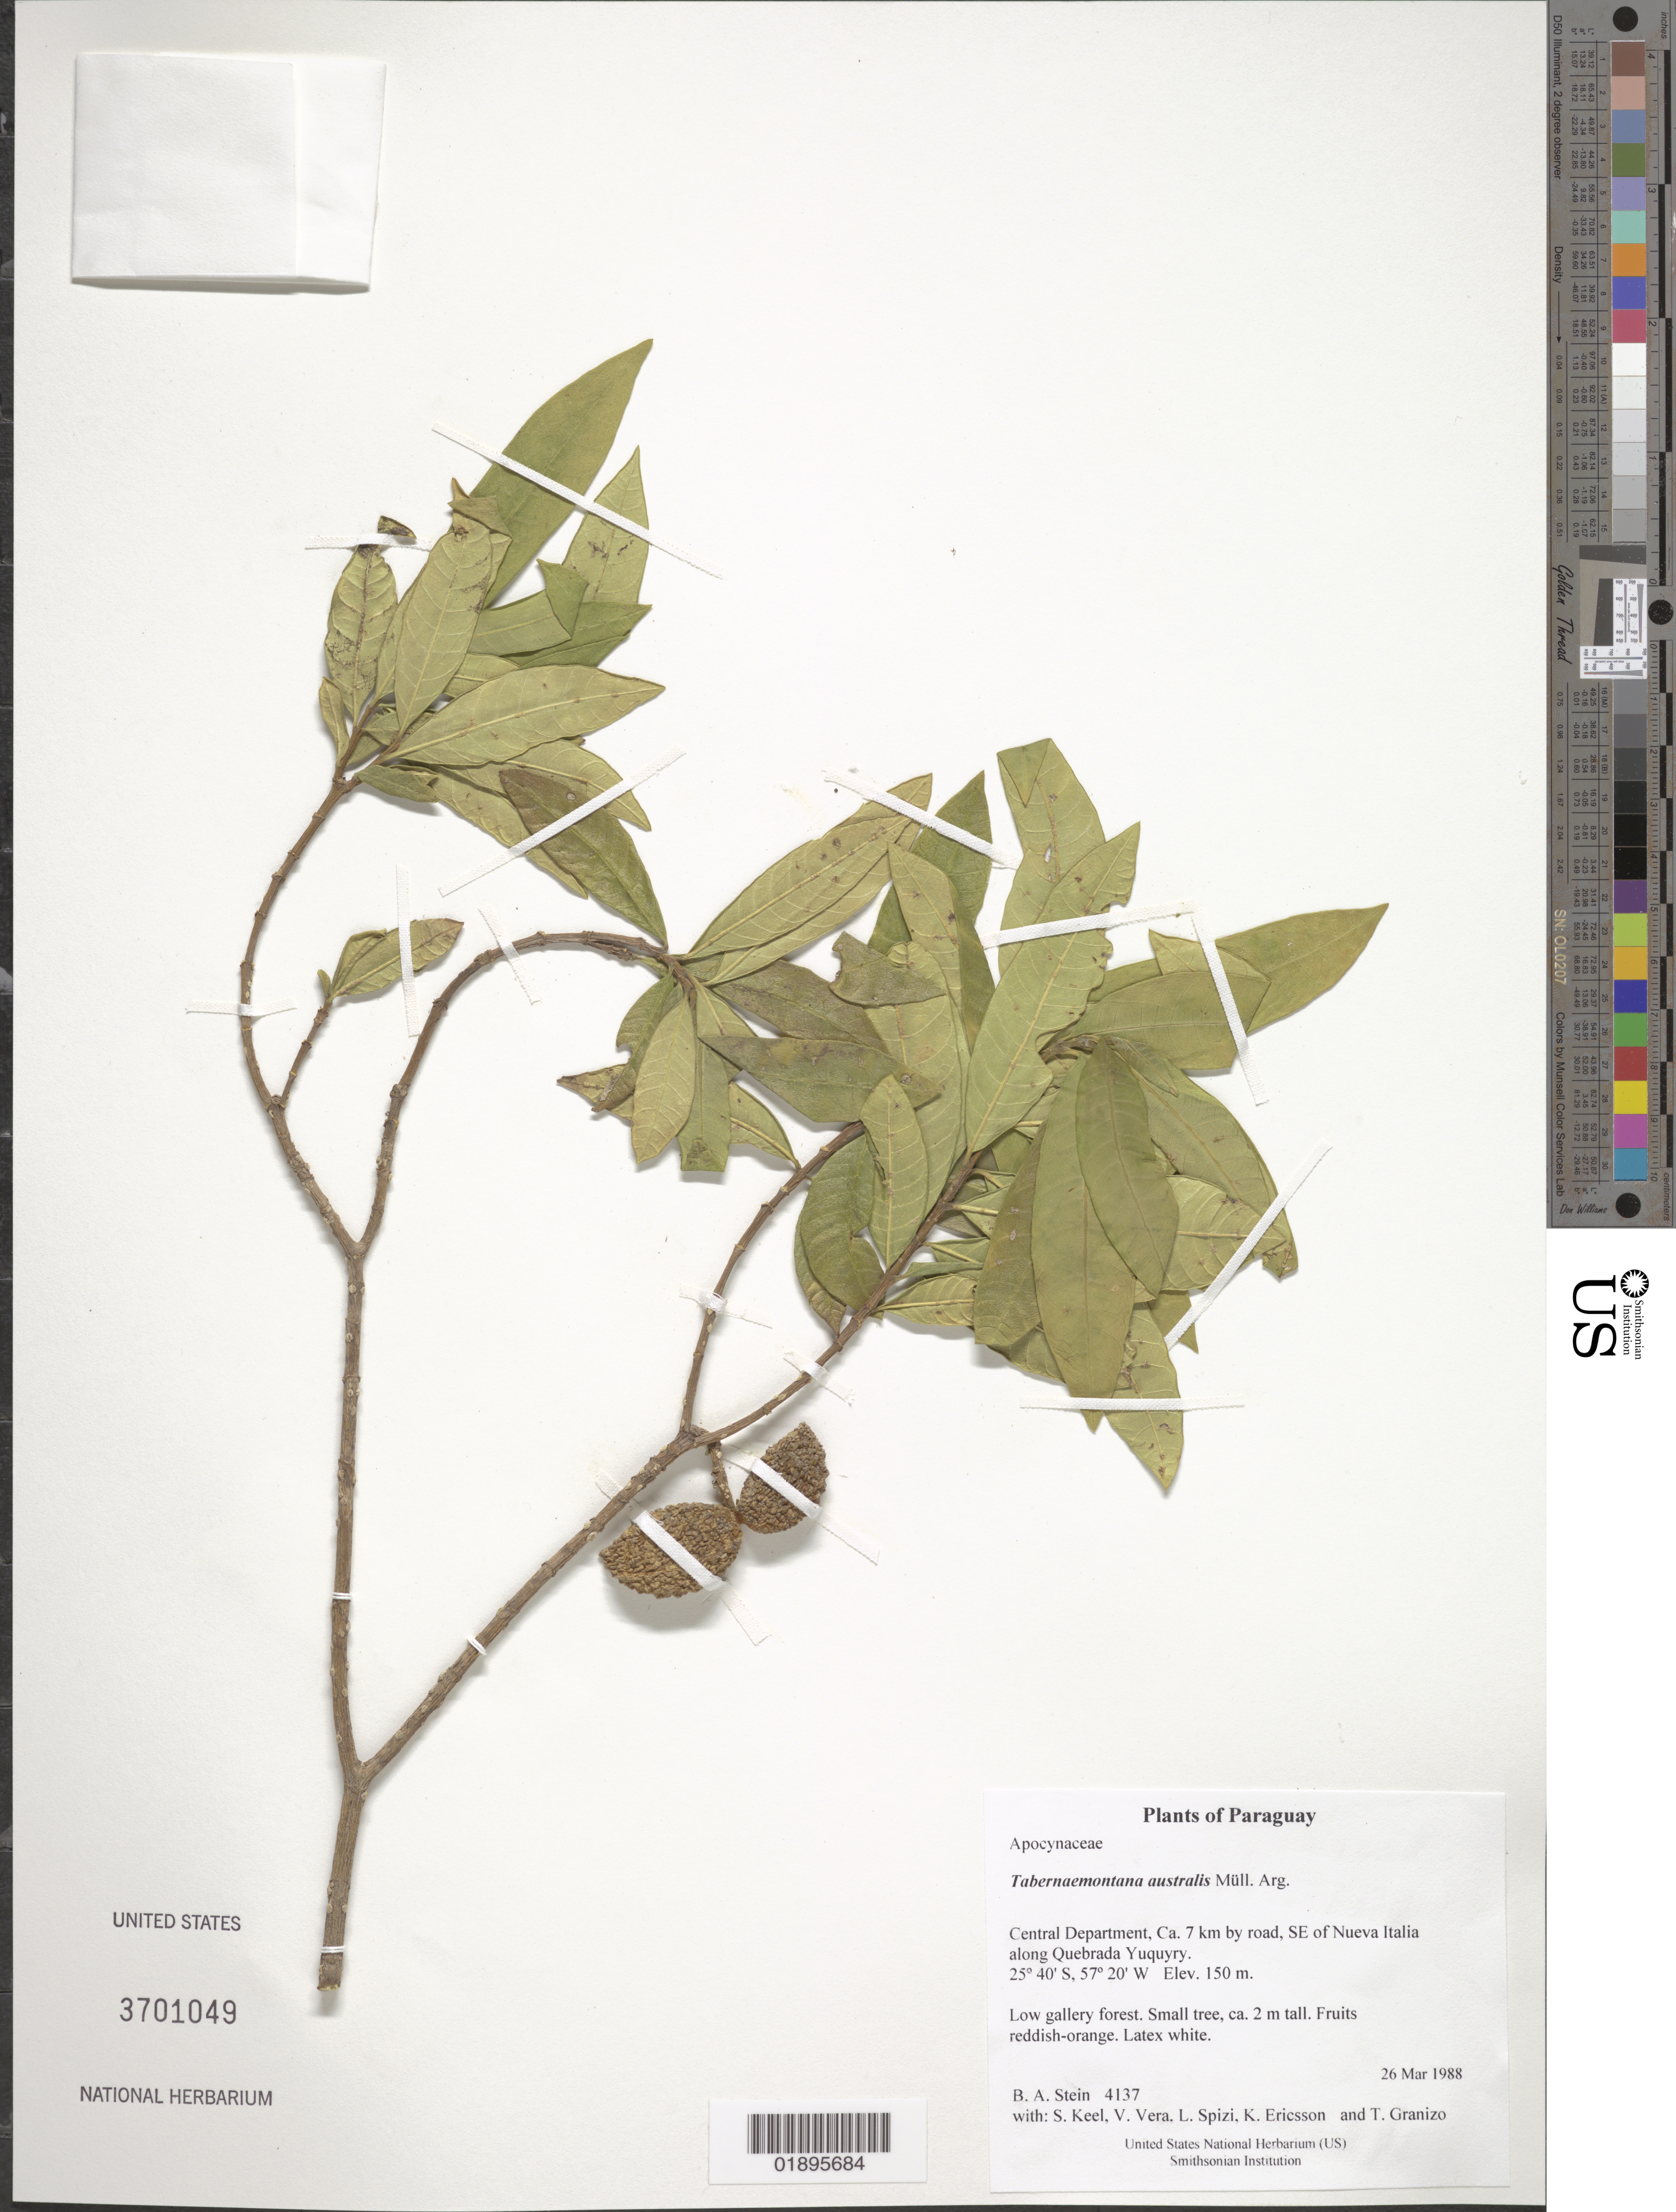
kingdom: Plantae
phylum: Tracheophyta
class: Magnoliopsida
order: Gentianales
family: Apocynaceae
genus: Tabernaemontana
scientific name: Tabernaemontana australis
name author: Müll. Arg.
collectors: B. A. Stein, S. Keel, V. Vera, L. Spizi, K. Ericsson & T. Granizo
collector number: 4137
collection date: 1988-03-26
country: Paraguay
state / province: Central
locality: Ca. 7 km by road, SE of Nueva Italia along Quebrada Yuguyry.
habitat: Low gallery forest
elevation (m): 150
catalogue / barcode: US 3701049